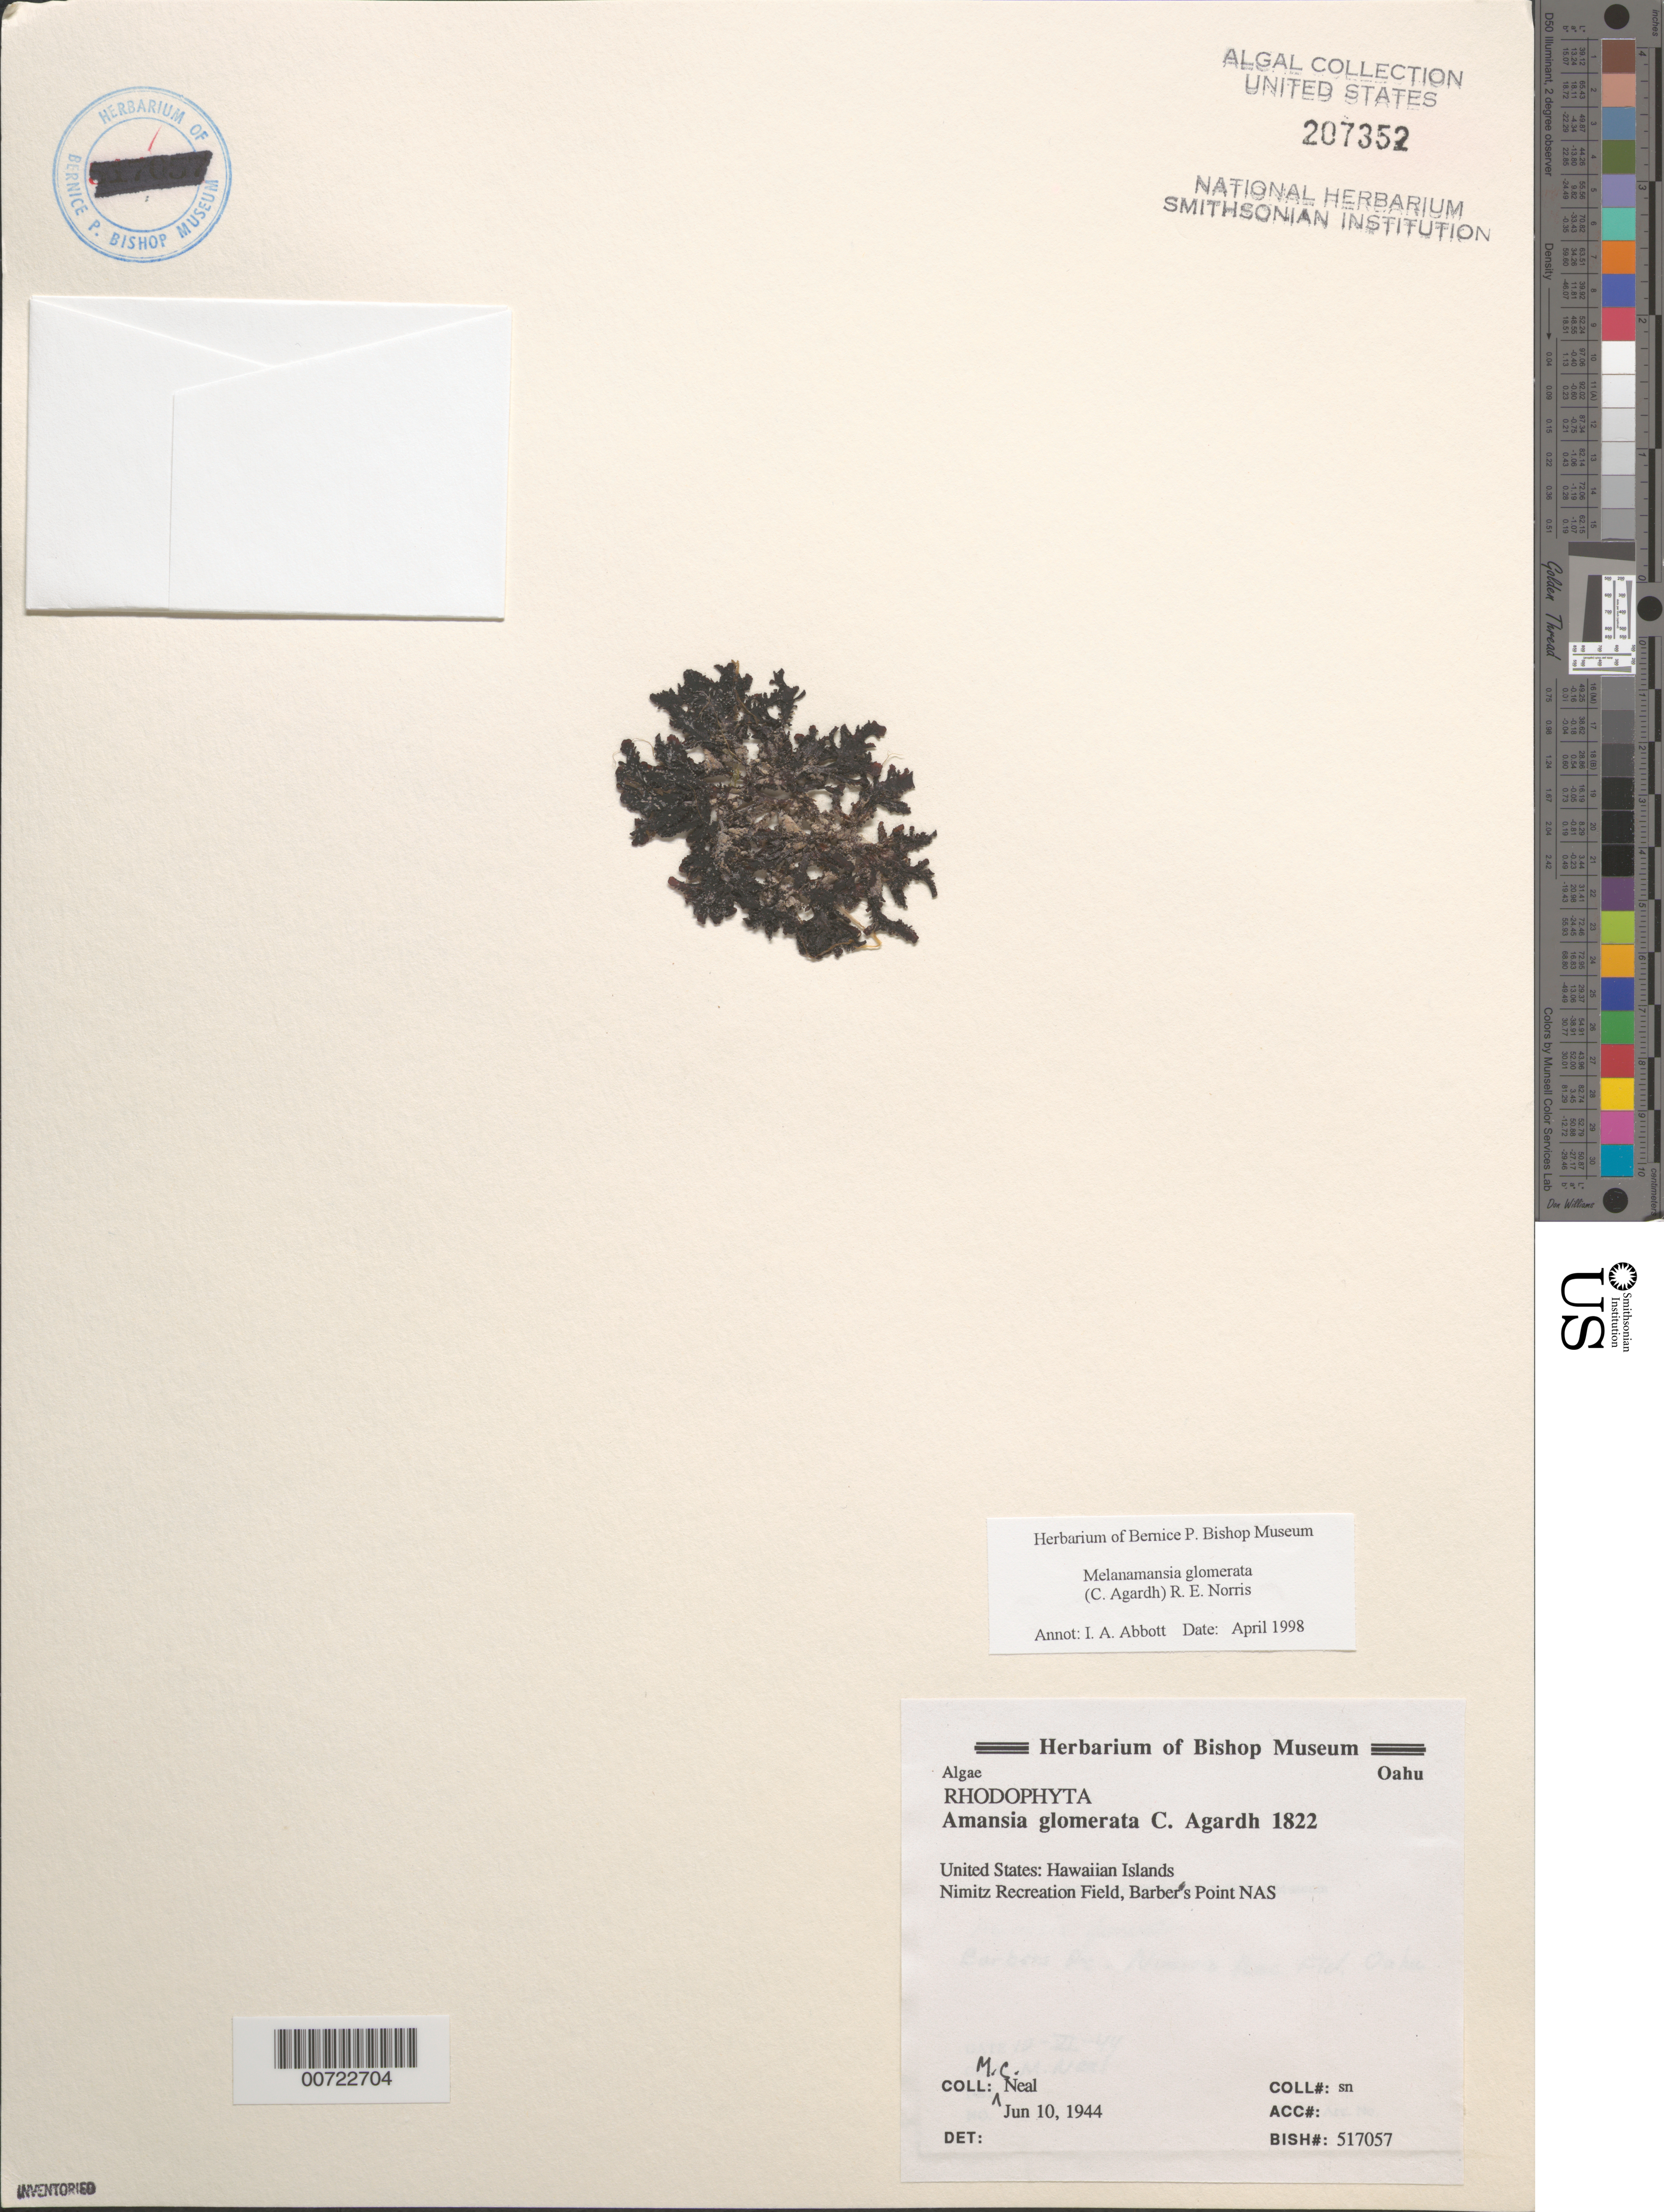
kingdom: Plantae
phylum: Rhodophyta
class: Florideophyceae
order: Ceramiales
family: Rhodomelaceae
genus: Amansia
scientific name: Amansia glomerata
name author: C. Agardh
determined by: Algae name updating Project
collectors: M. Neal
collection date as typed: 10 Jun 1944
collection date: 1944-06-10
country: United States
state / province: Hawaii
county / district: Honolulu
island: Oahu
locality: Barbers Point (Barber's Point), Nimitz Recreation Field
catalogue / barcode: US 207352